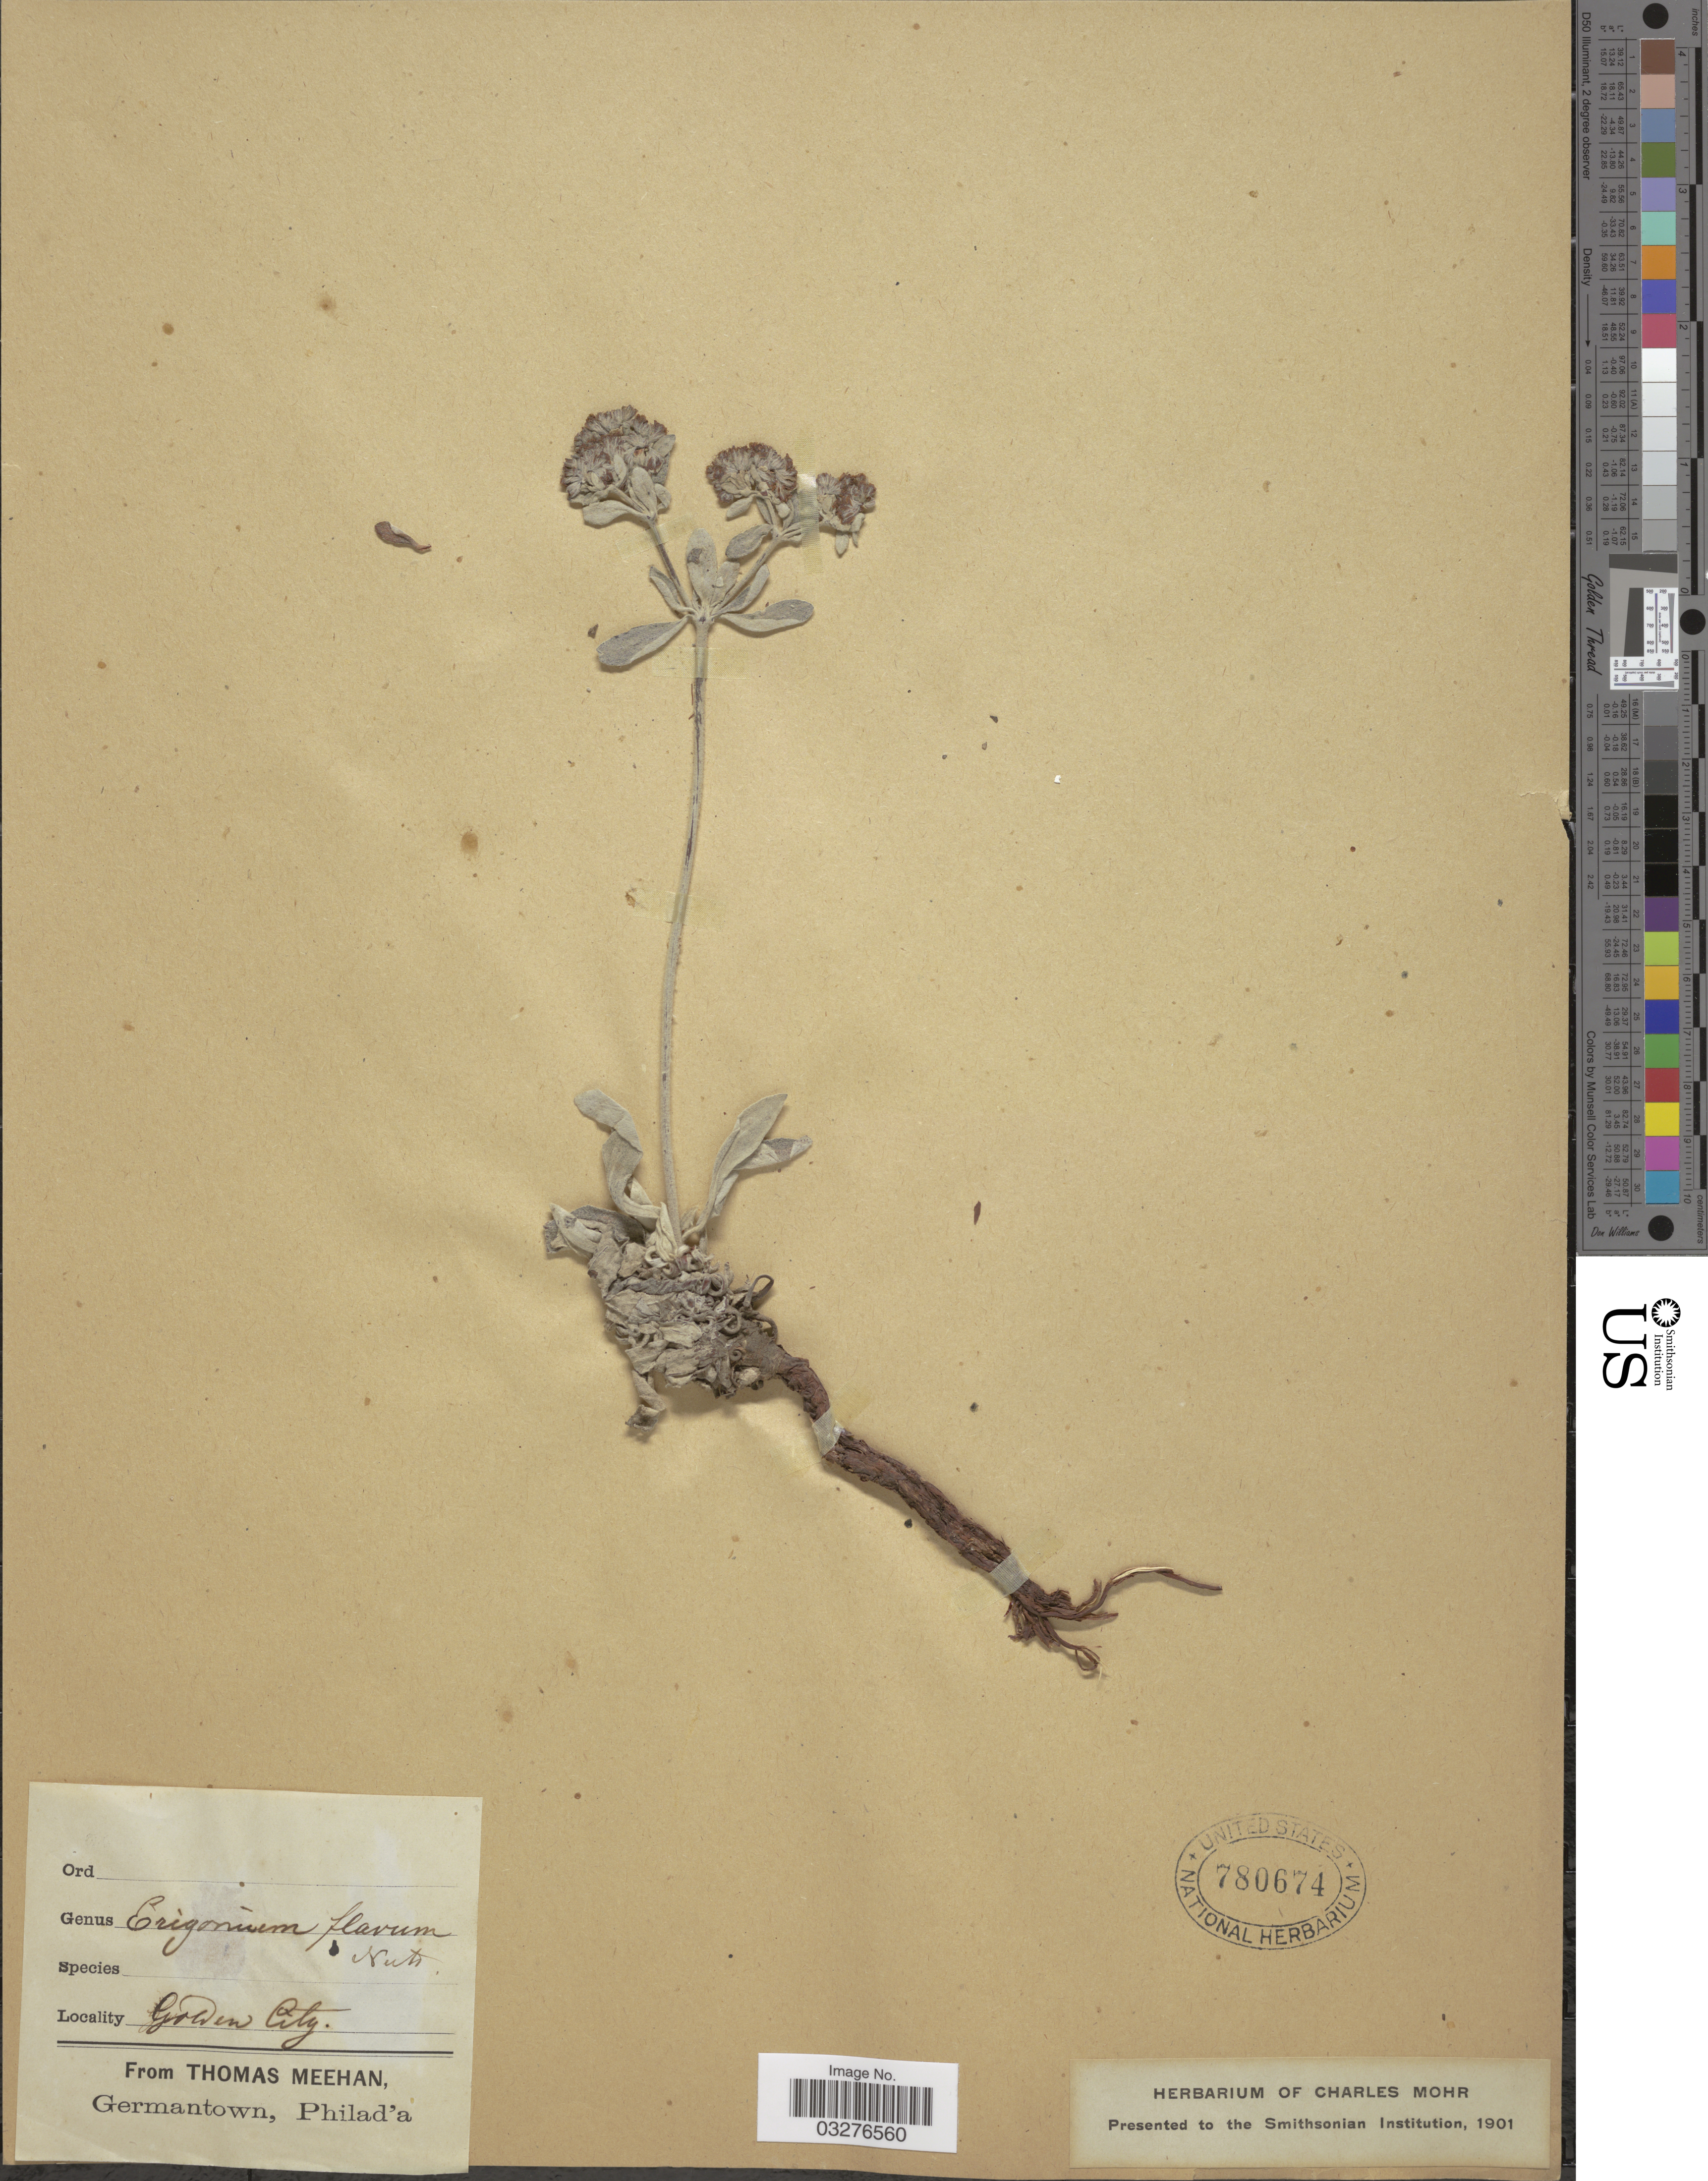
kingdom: Plantae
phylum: Tracheophyta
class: Magnoliopsida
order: Caryophyllales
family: Polygonaceae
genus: Eriogonum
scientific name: Eriogonum flavum var. flavum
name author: Nutt. ex Benth.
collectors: T. Meehan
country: United States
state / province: Colorado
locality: Golden City.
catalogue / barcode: US 780674